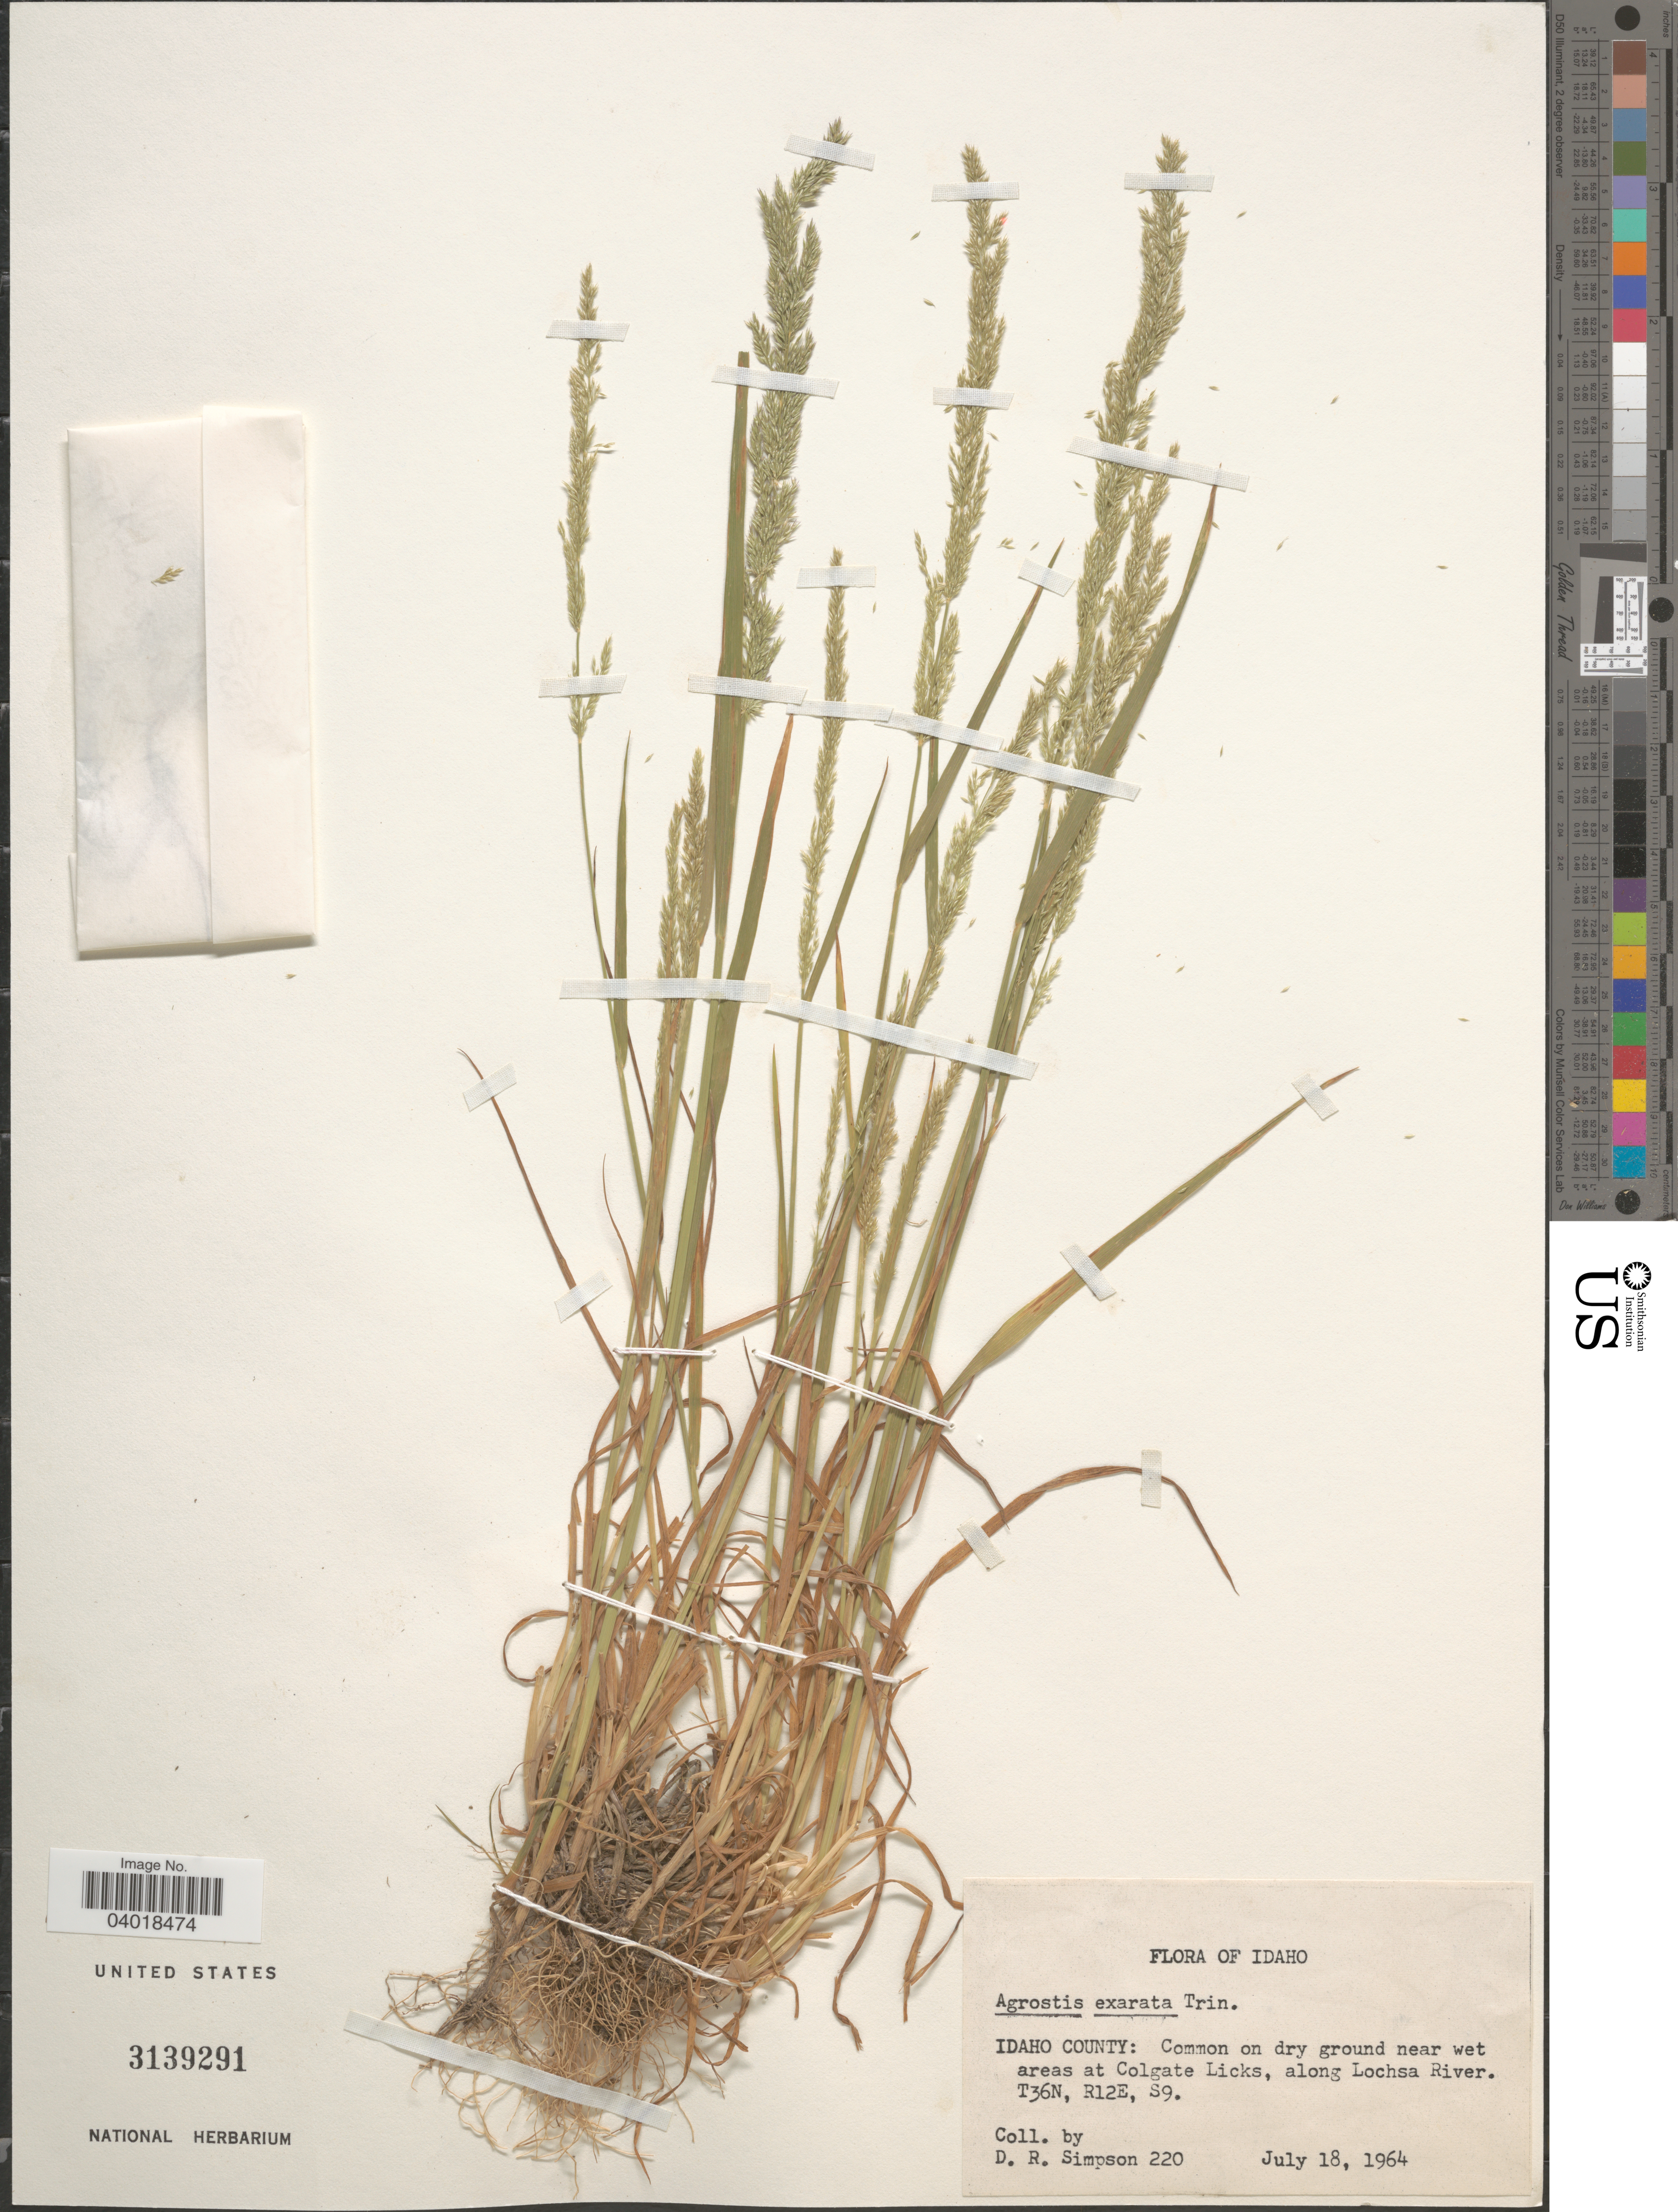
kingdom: Plantae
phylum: Tracheophyta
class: Liliopsida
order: Poales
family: Poaceae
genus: Agrostis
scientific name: Agrostis exarata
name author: Trin.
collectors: D. R. Simpson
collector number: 220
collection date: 1964-07-18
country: United States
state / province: Idaho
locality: Idaho County: near wet areas at Colgate Licks, along Lochsa River. T36N, R12E, S9.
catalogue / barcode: US 3139291